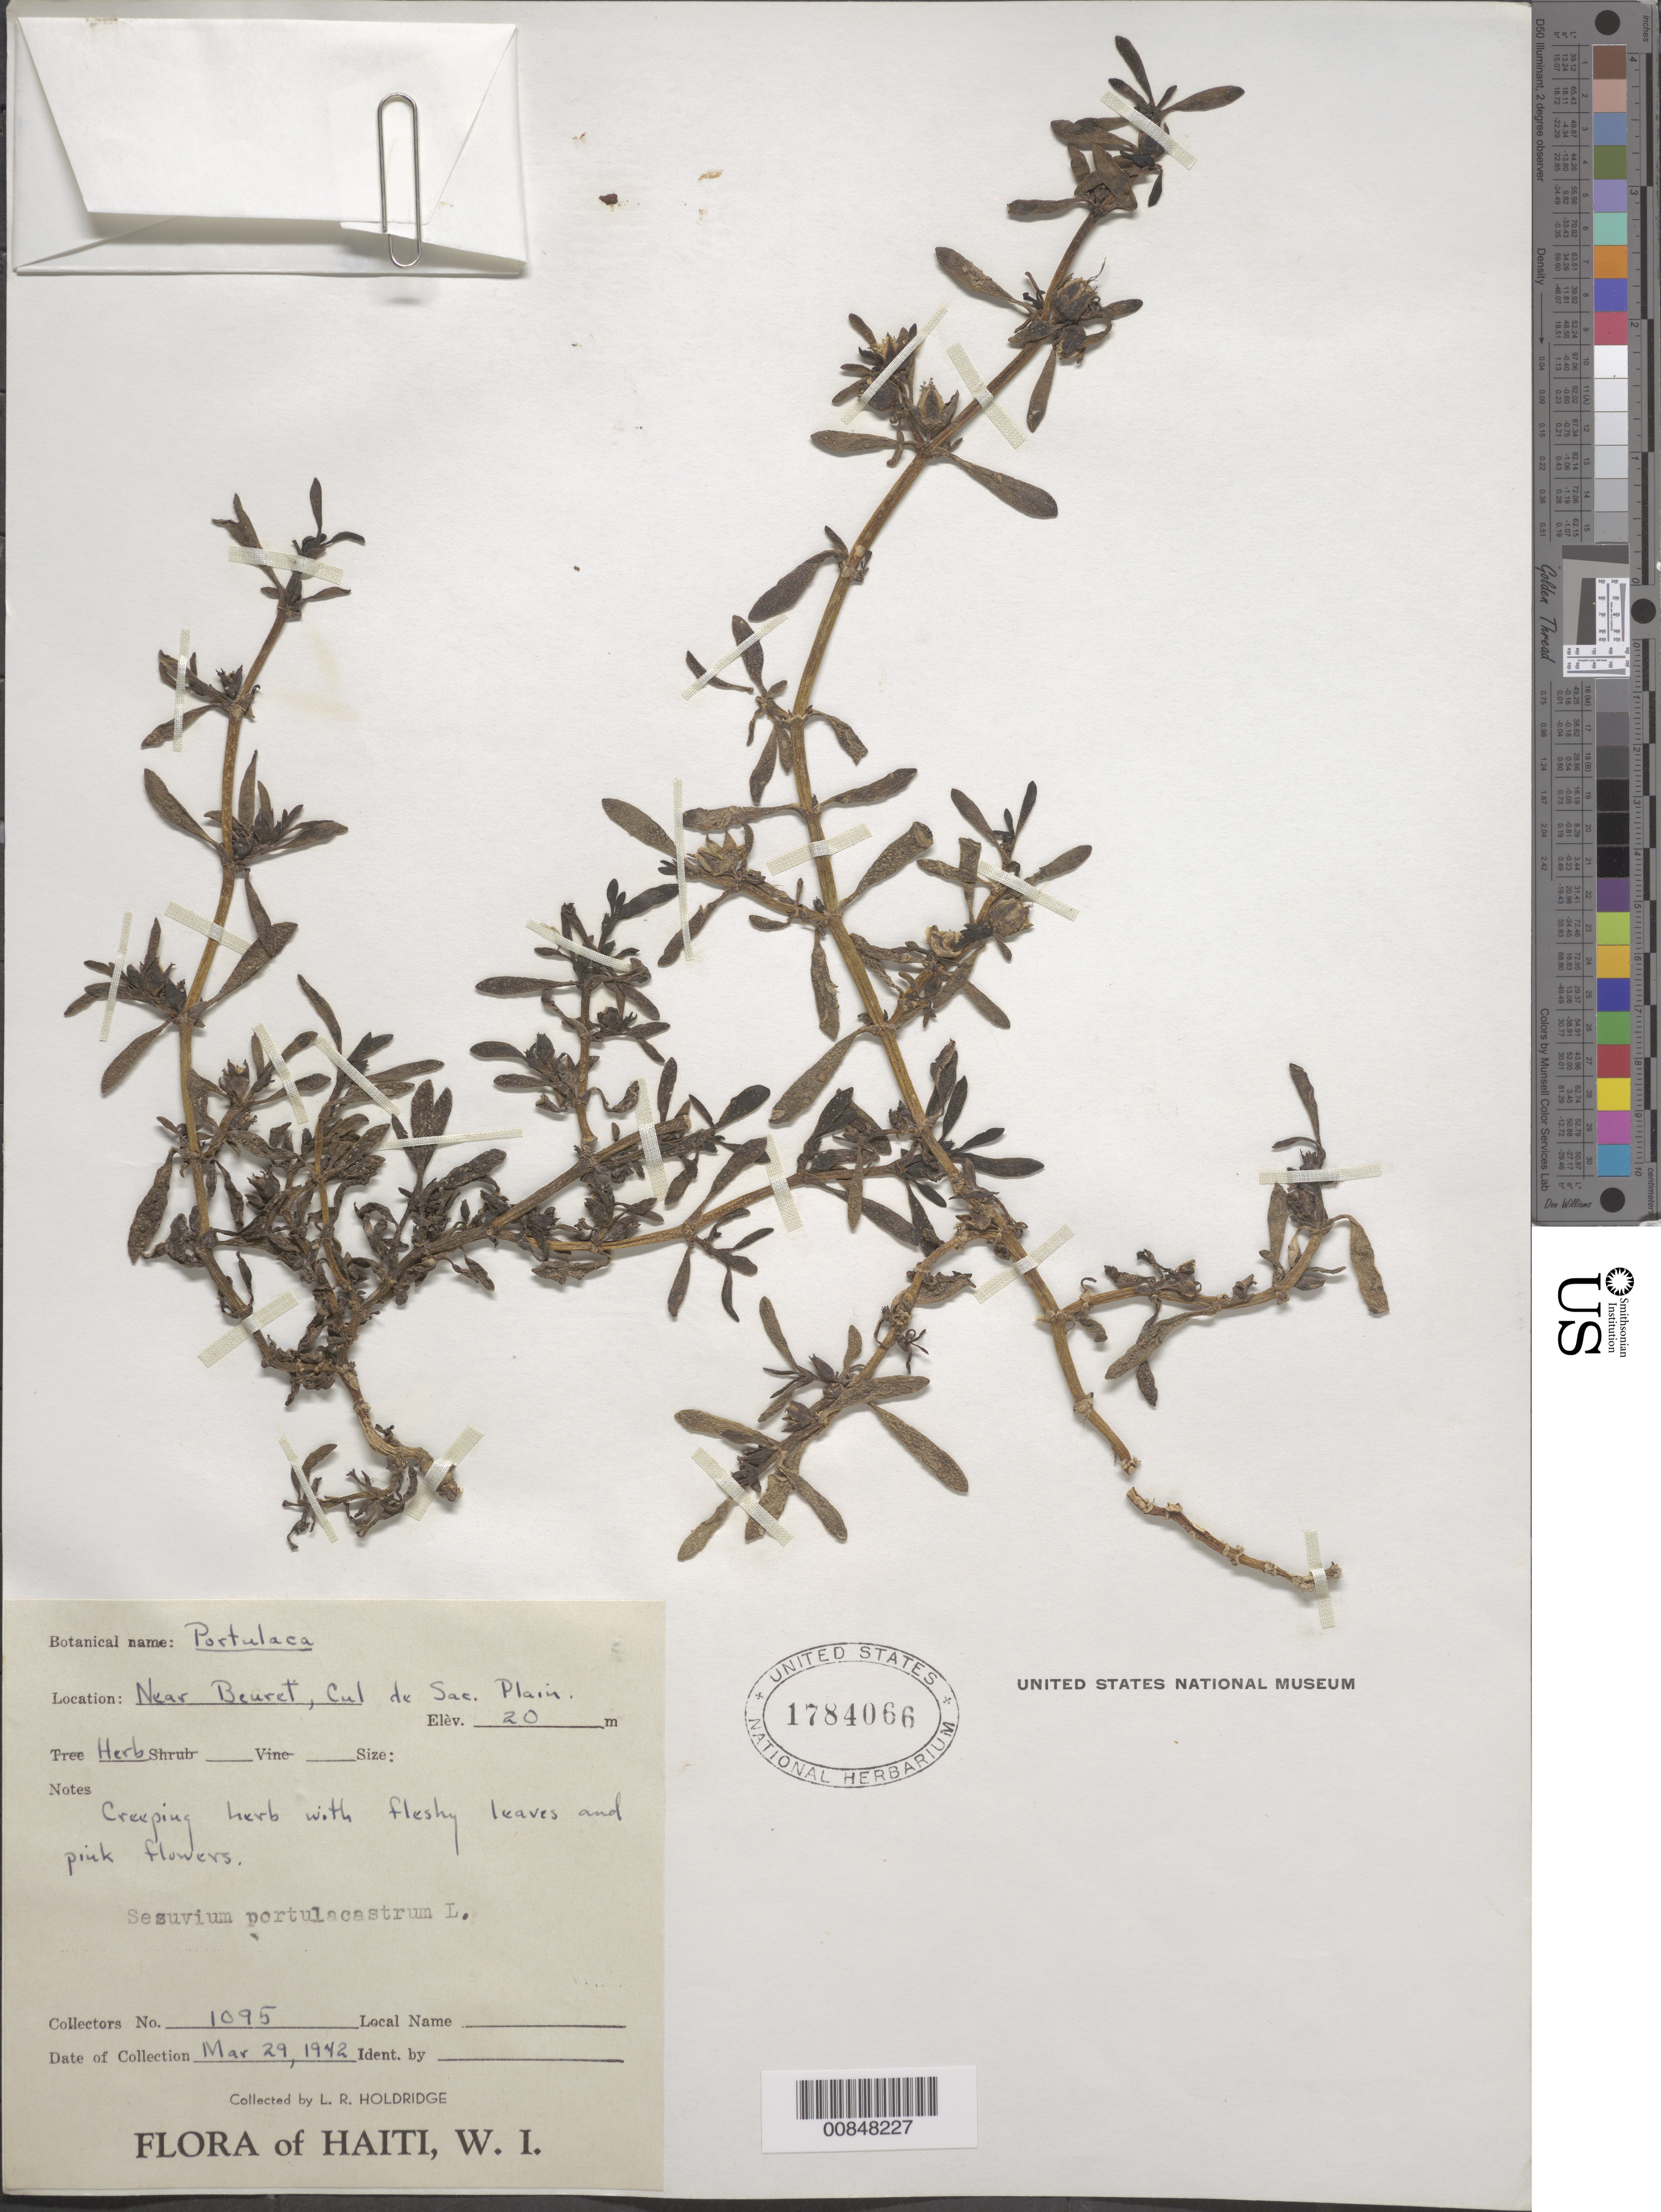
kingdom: Plantae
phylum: Tracheophyta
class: Magnoliopsida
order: Caryophyllales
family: Aizoaceae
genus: Sesuvium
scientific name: Sesuvium portulacastrum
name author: (L.) L.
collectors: L. Holdridge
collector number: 1095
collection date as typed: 29 Mar 1942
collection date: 1942-03-29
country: Haiti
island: Hispaniola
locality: Near Beuret, Cul de Sac Plain.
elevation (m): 20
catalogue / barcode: US 1784066